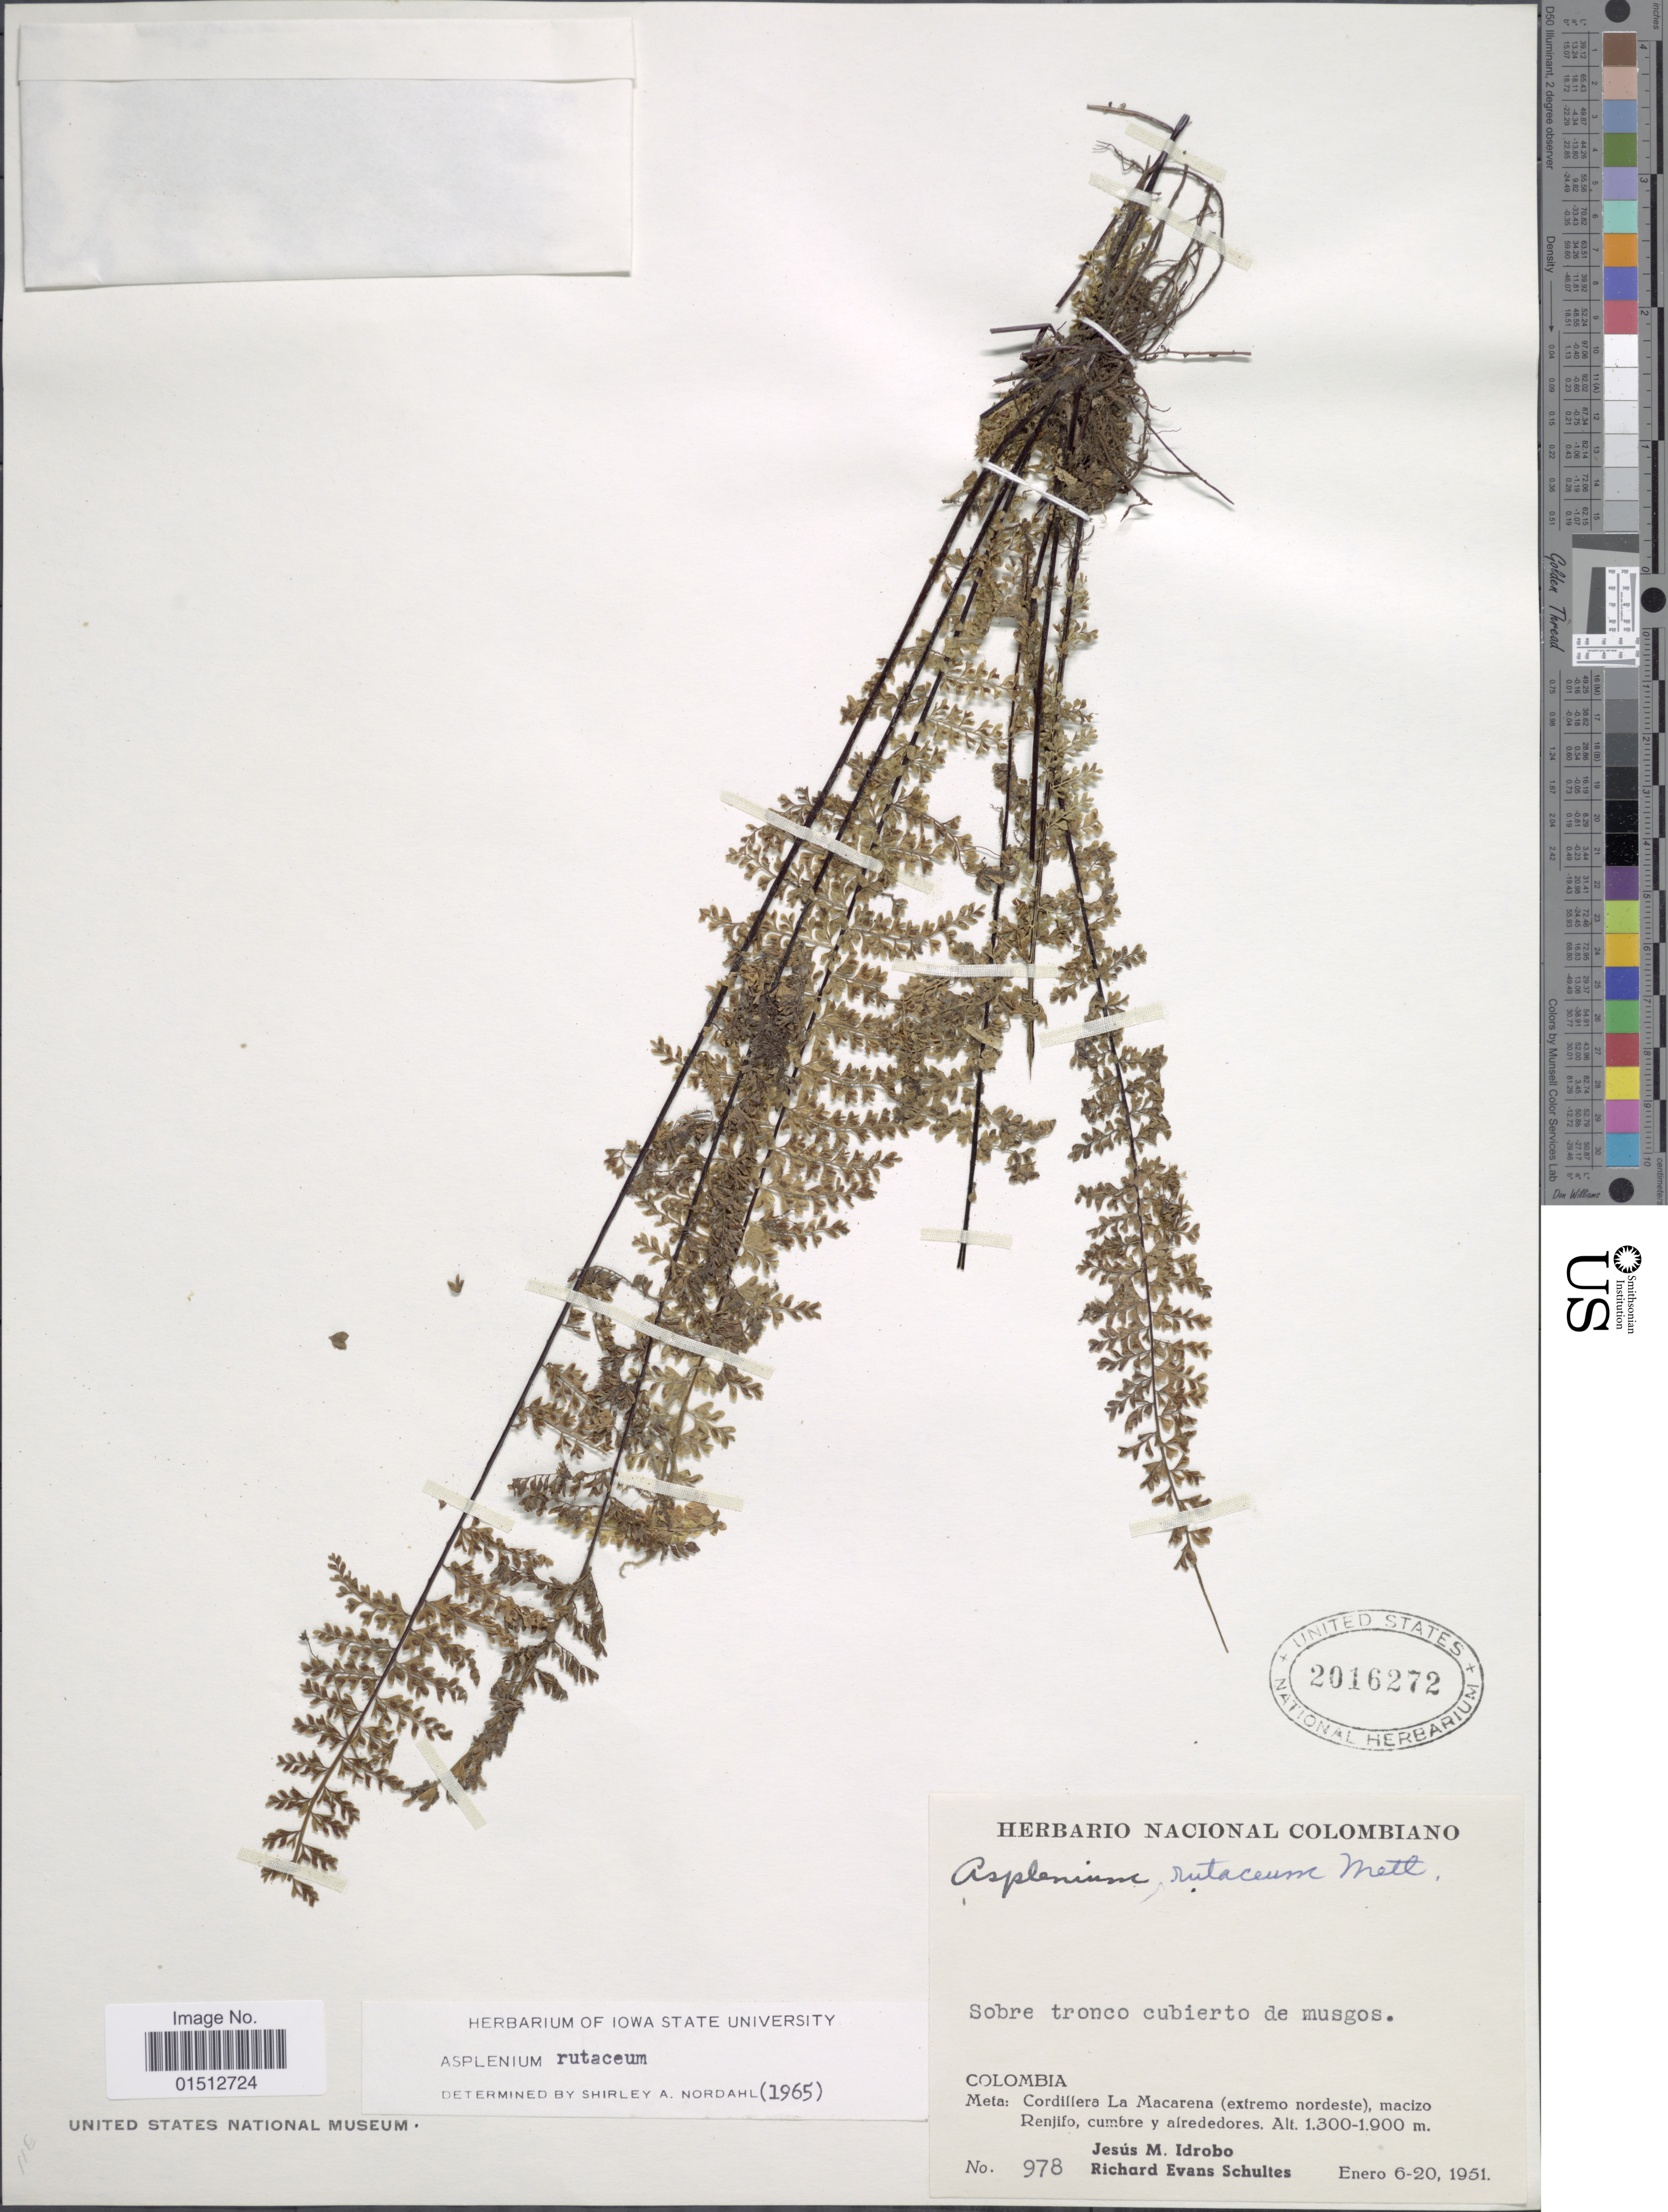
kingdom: Plantae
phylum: Tracheophyta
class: Polypodiopsida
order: Polypodiales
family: Aspleniaceae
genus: Asplenium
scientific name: Asplenium rutaceum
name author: (Willd.) Mett.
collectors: J. M. Idrobo & R. E. Schultes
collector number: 978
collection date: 1951-01-06/1951-01-20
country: Colombia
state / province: Meta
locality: Colombia, Meta: Cordillera La Macarena (extremo nordeste), macizo Renjifo, cumbre y alrededores.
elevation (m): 1300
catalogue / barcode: US 2016272